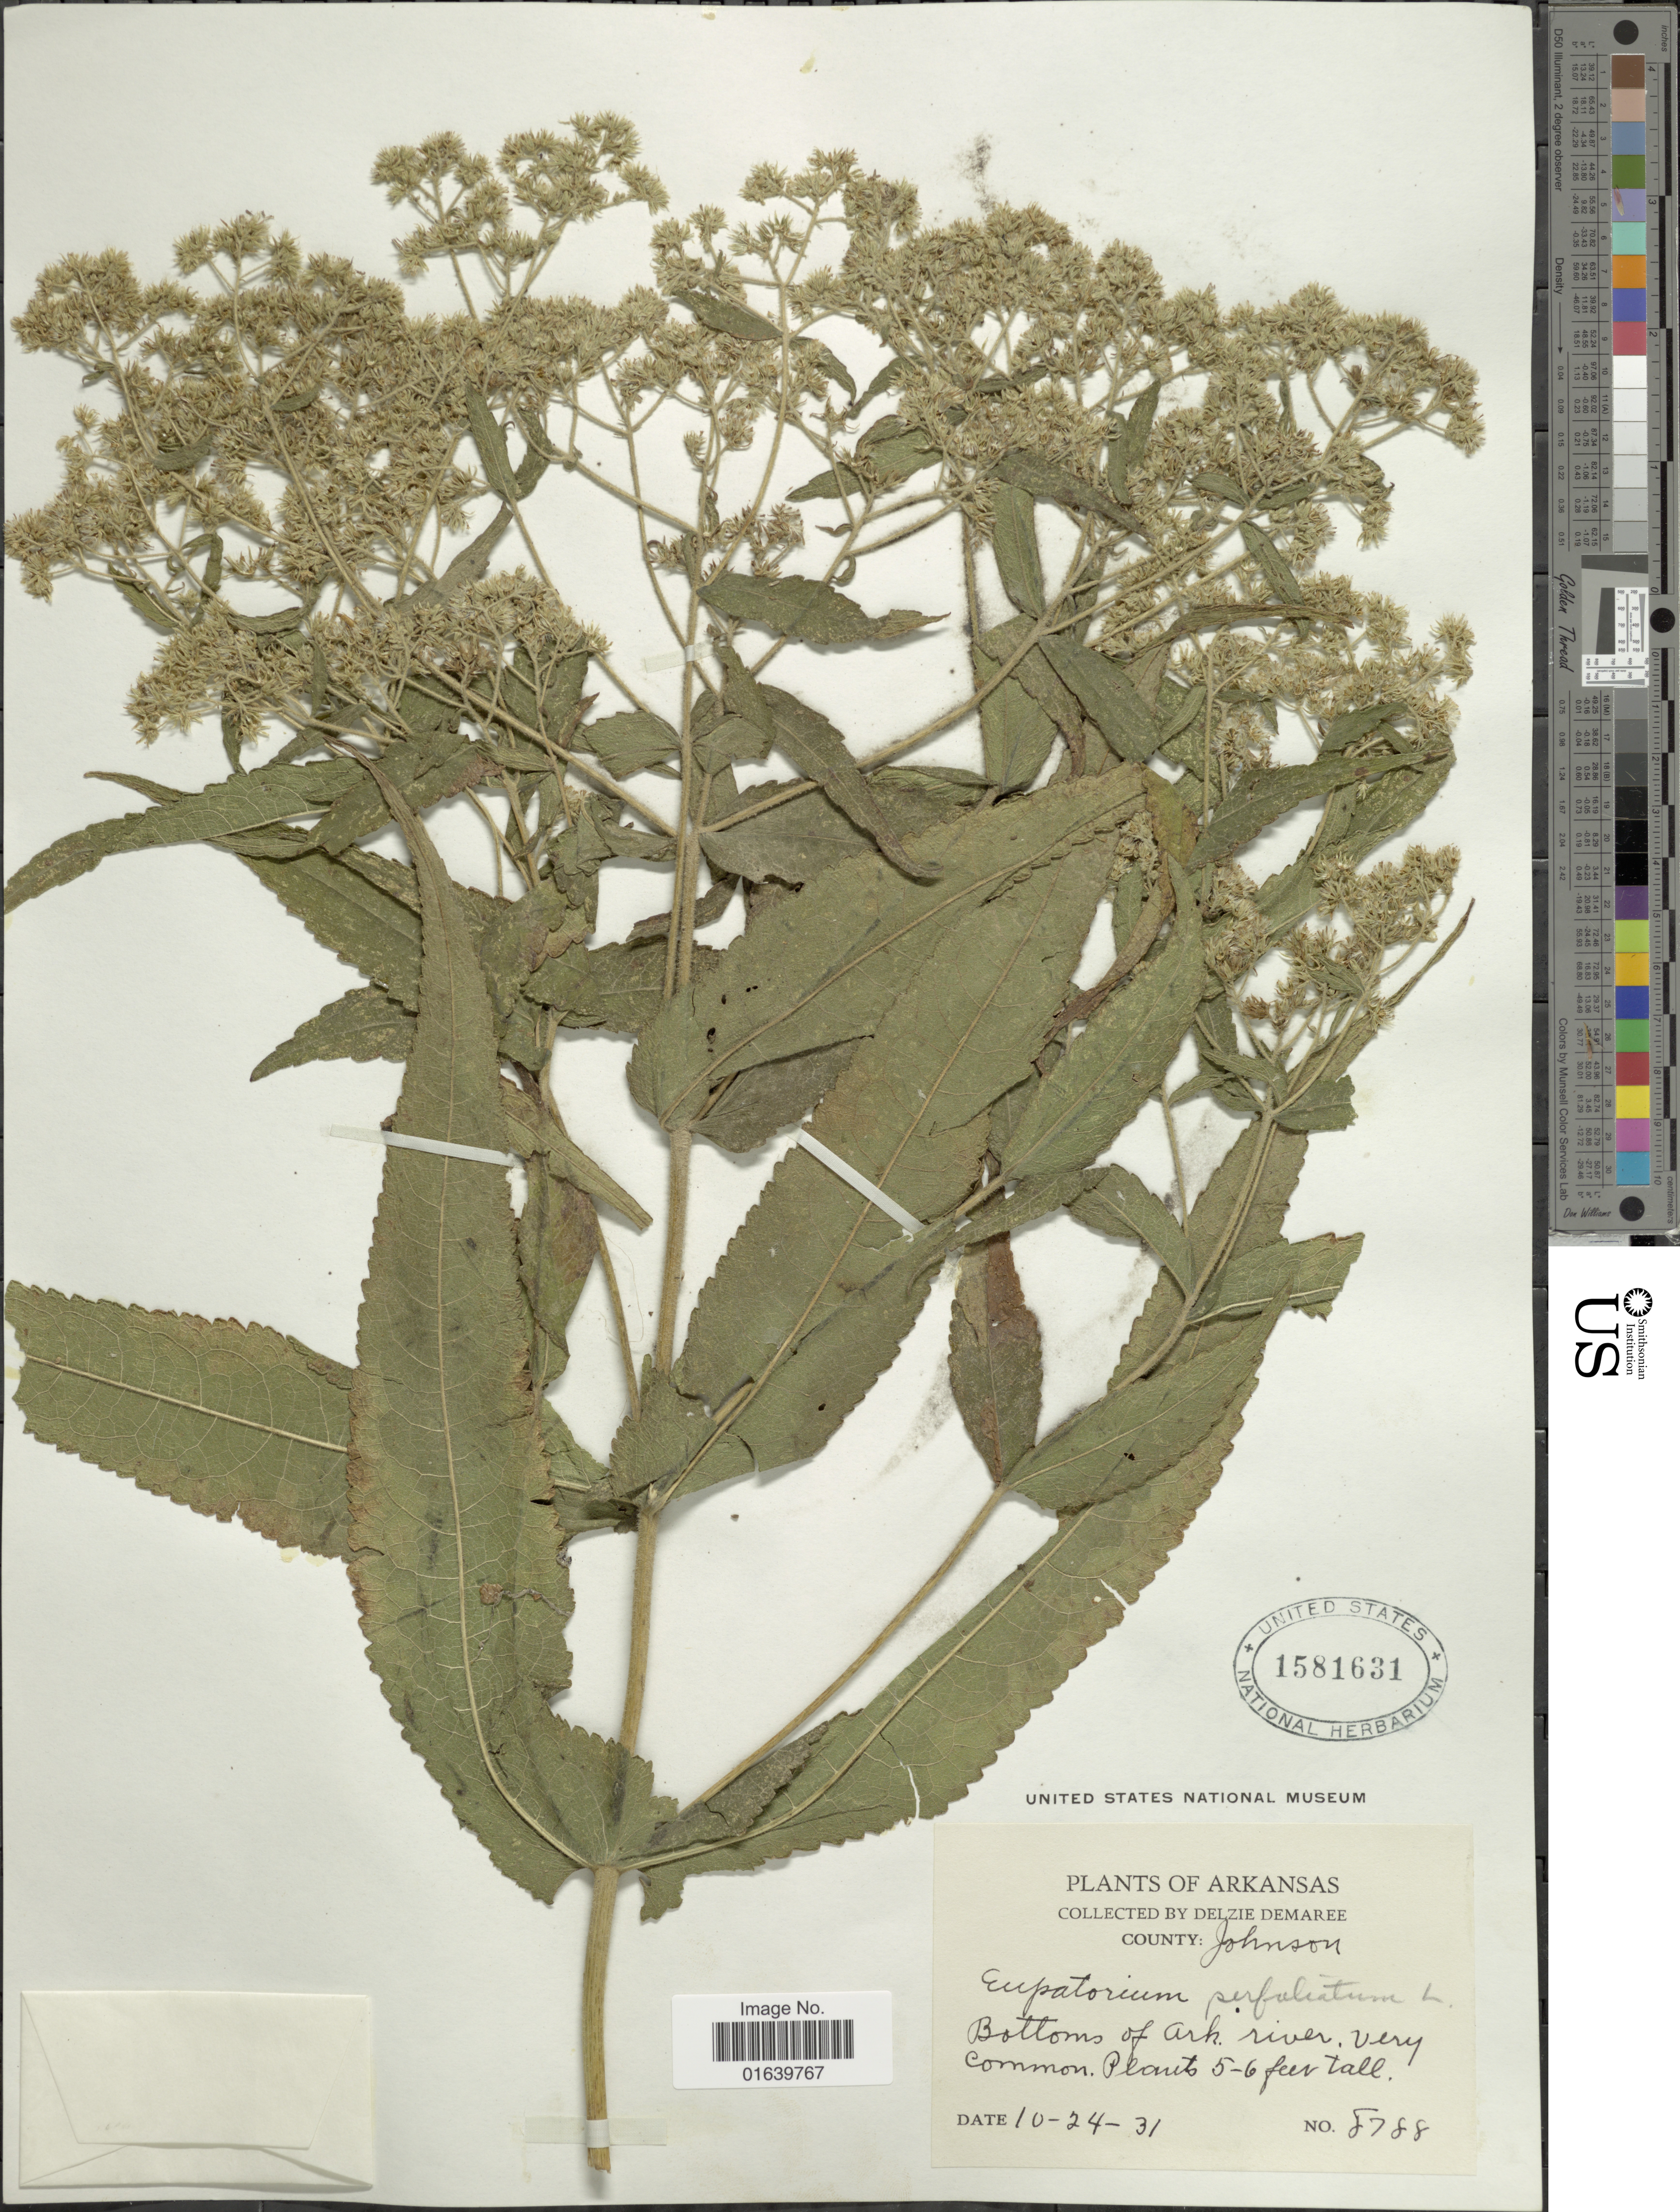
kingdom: Plantae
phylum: Tracheophyta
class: Magnoliopsida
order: Asterales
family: Asteraceae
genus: Eupatorium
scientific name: Eupatorium perfoliatum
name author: L.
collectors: D. Demaree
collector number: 8788*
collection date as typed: Transcribed d/m/y: 24/10/31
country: United States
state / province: Arkansas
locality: County: Johnson, bottom of ark river.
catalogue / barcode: US 1581631